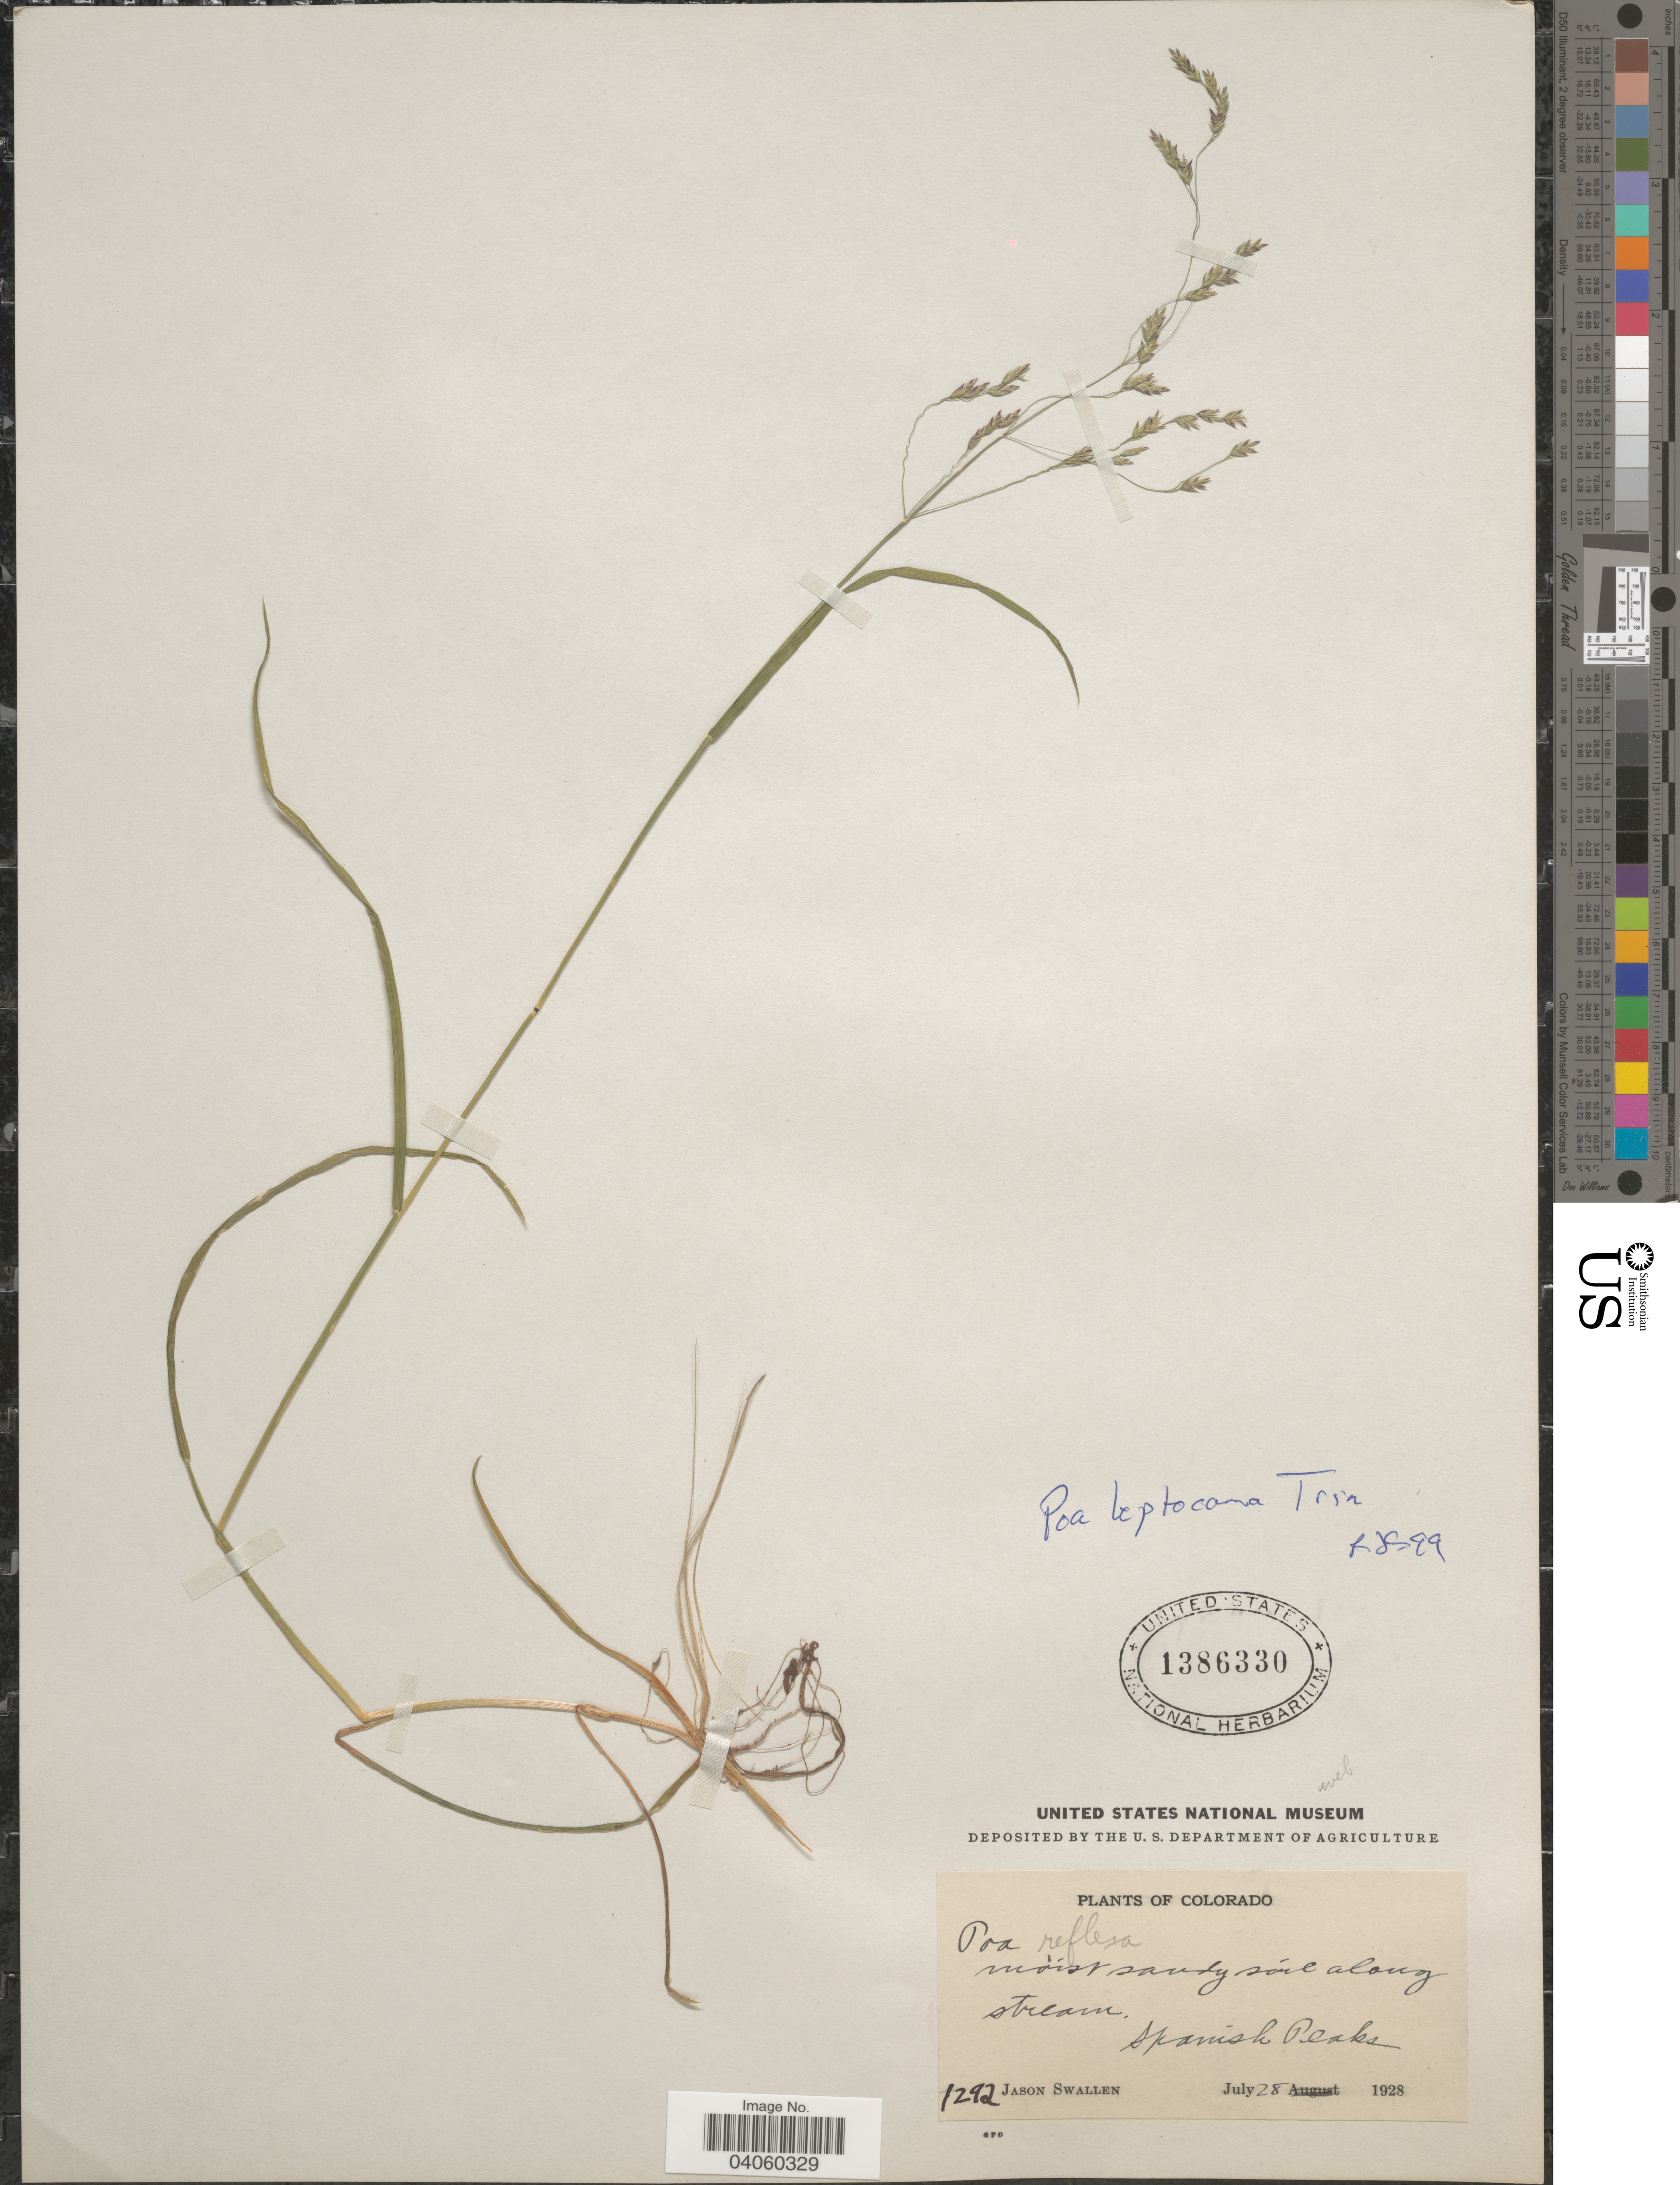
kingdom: Plantae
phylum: Tracheophyta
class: Liliopsida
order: Poales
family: Poaceae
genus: Poa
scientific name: Poa leptocoma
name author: Trin.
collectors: J. R. Swallen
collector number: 1292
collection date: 1928-07-28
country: United States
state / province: Colorado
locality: Along stream, Spanish Peaks.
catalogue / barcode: US 1386330